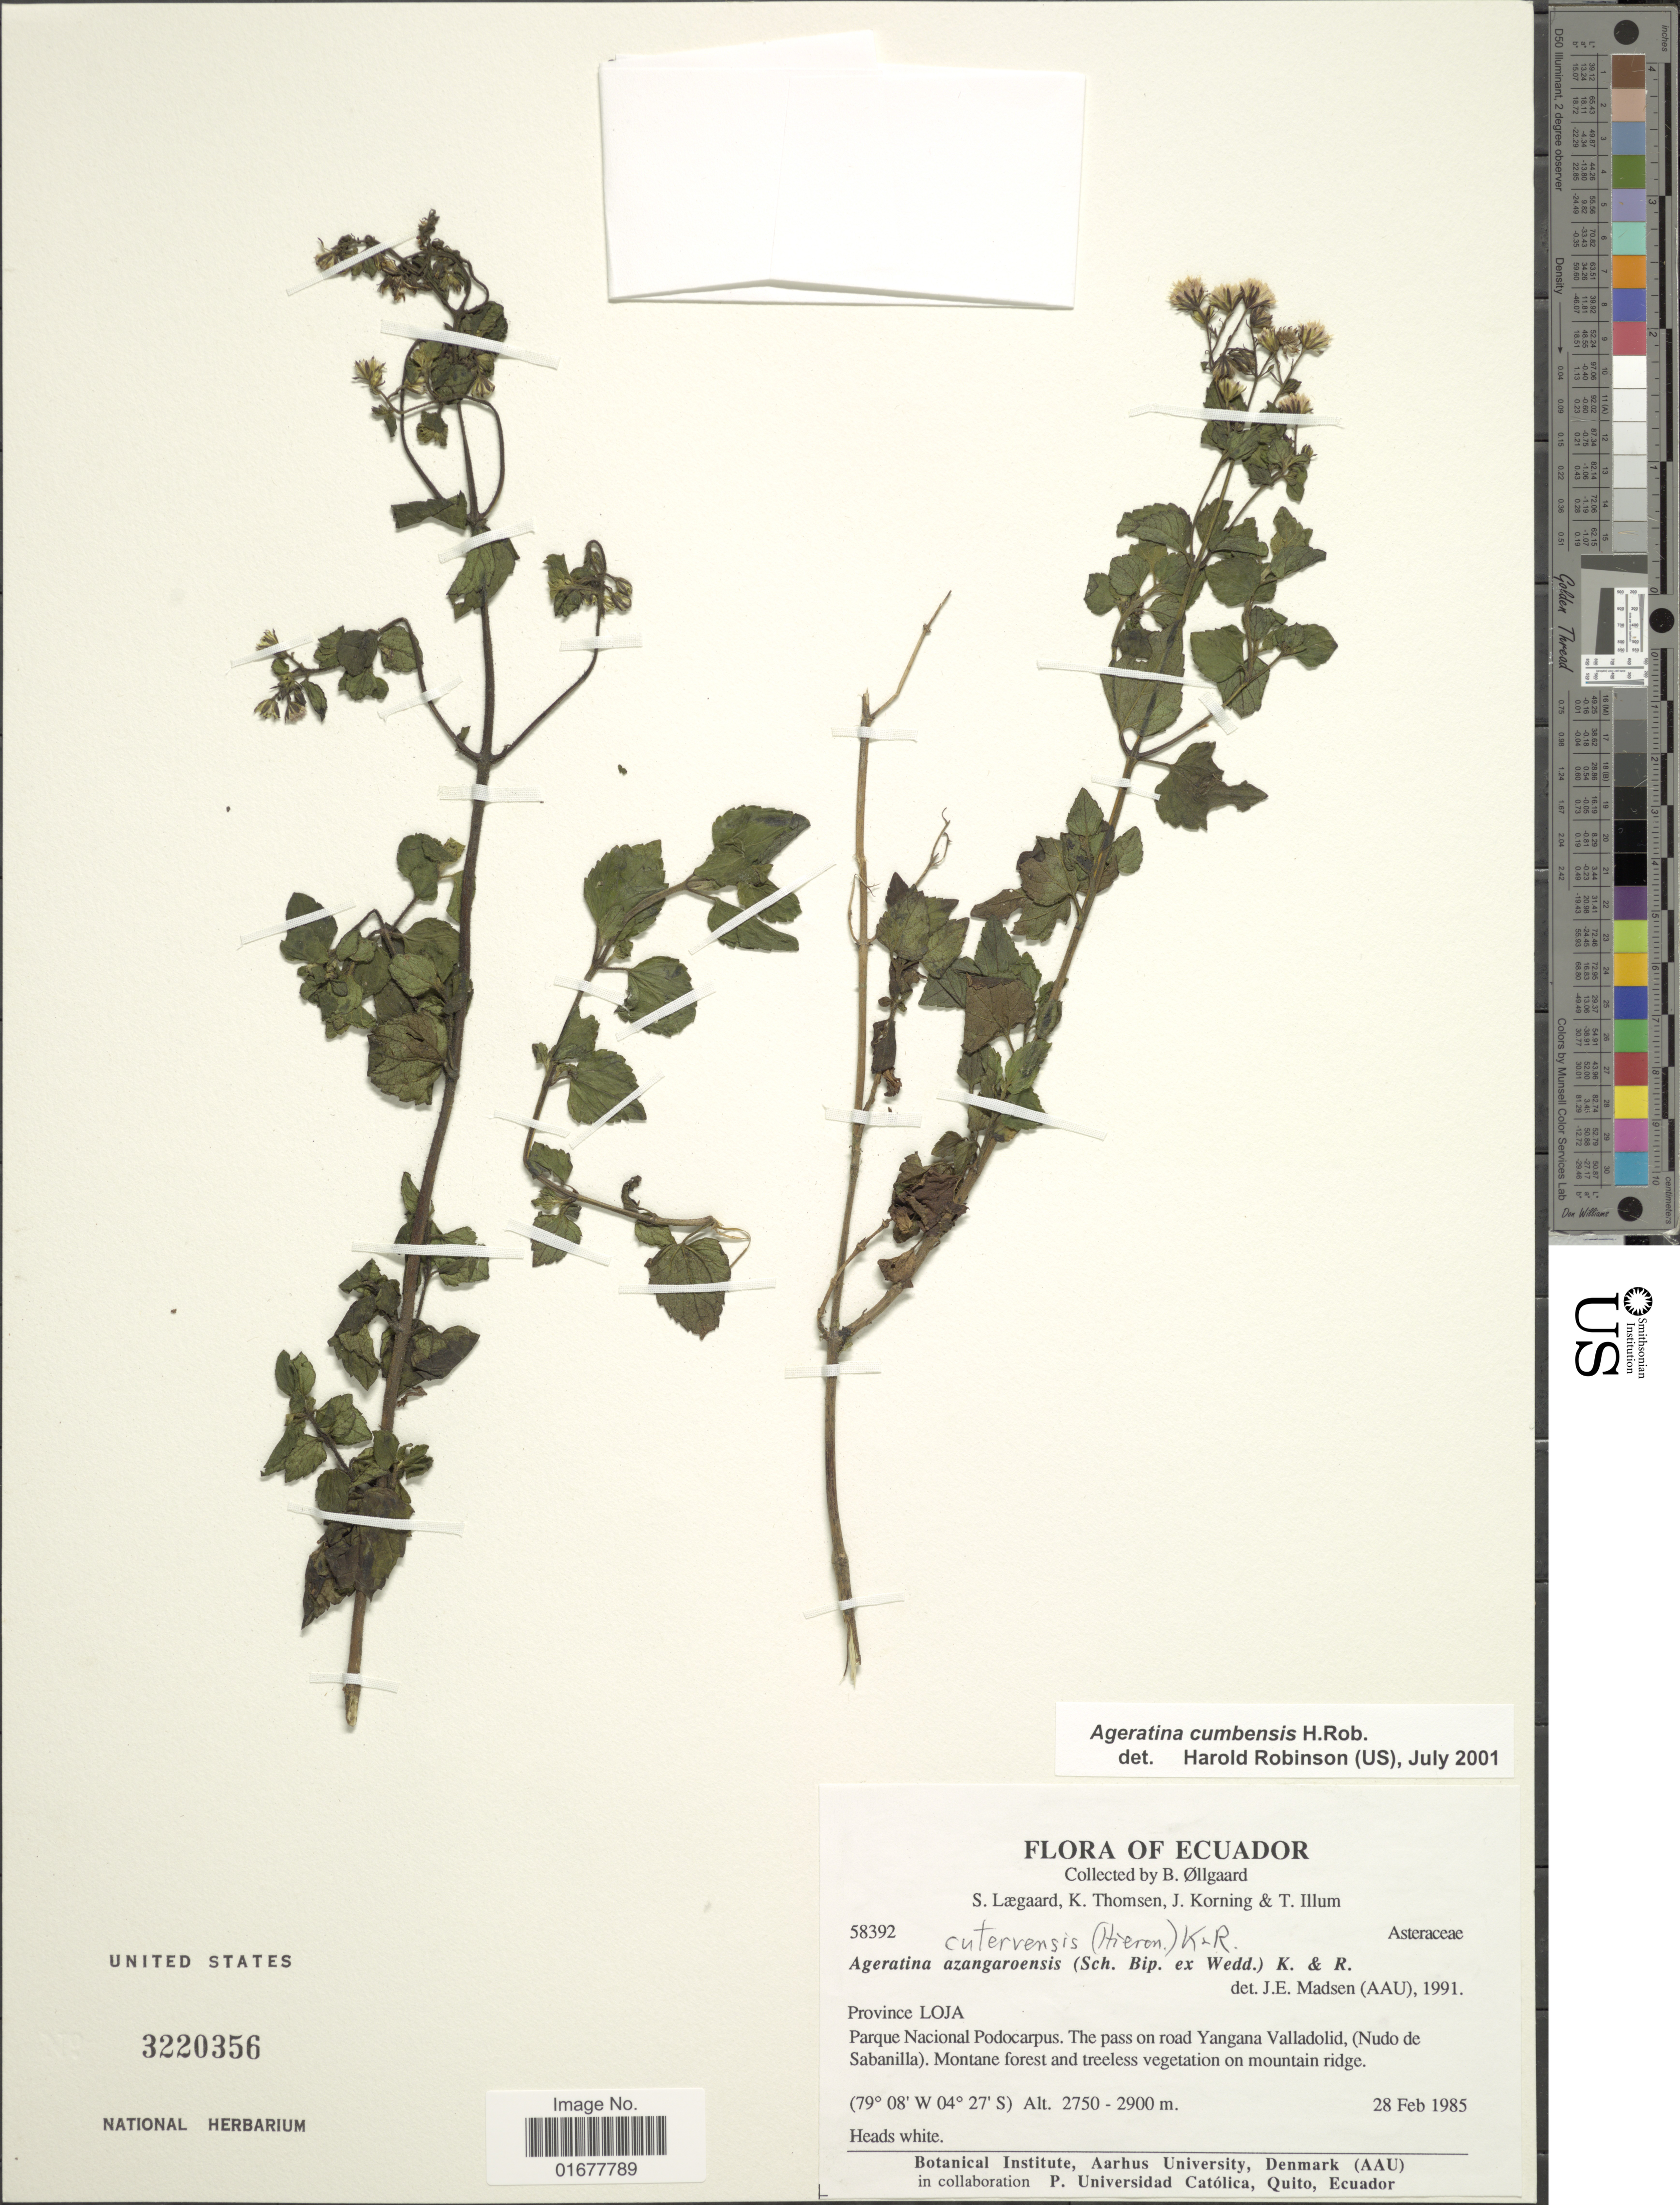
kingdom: Plantae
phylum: Tracheophyta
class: Magnoliopsida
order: Asterales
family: Asteraceae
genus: Ageratina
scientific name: Ageratina cumbensis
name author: H. Rob.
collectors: B. Øllgaard, S. Lægaard, K. Thomsen, J. Korning & T. Illum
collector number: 58392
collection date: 1985-02-28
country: Ecuador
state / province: Loja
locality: Parque Nacional Podocarpus, the pass on road Yangana Valladolid, (Nudo de Sabanilla)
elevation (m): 2750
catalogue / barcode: US 3320356